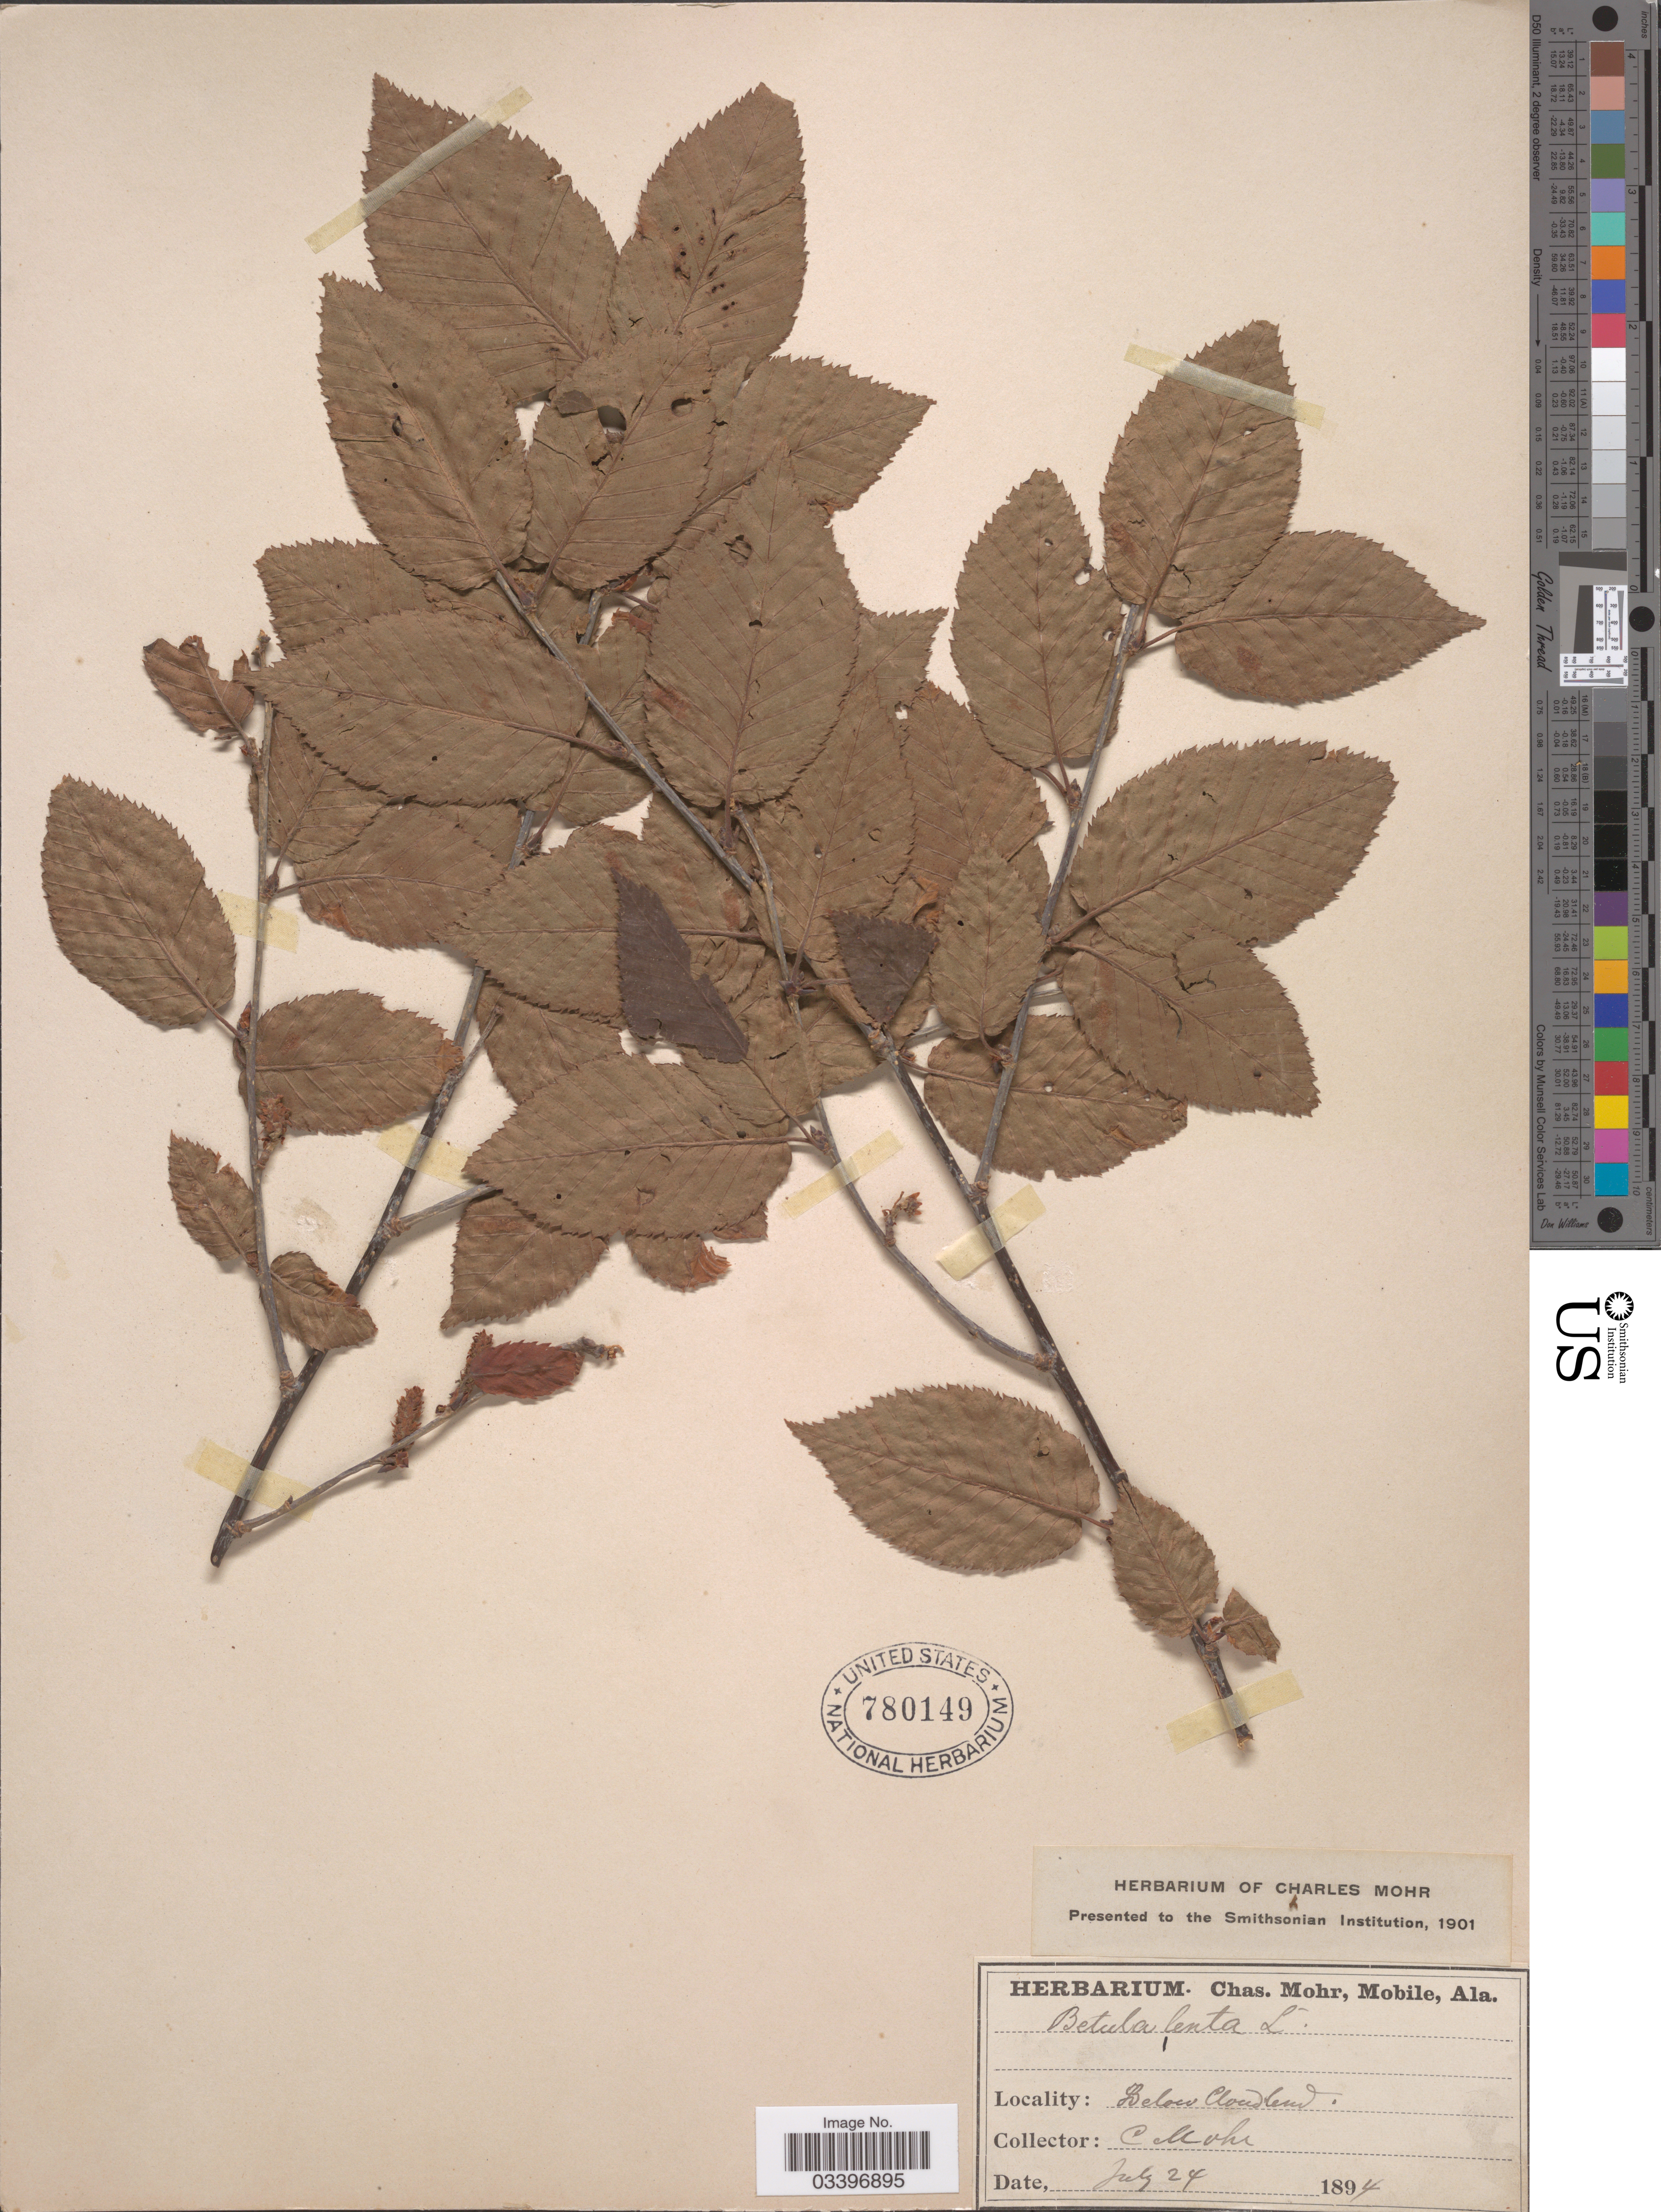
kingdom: Plantae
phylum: Tracheophyta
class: Magnoliopsida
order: Fagales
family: Betulaceae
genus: Betula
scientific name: Betula sp.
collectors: Mohr, C. T. (herbarium)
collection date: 1894-07-24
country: United States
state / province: Alabama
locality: Below Cloudland.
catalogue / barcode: US 780149